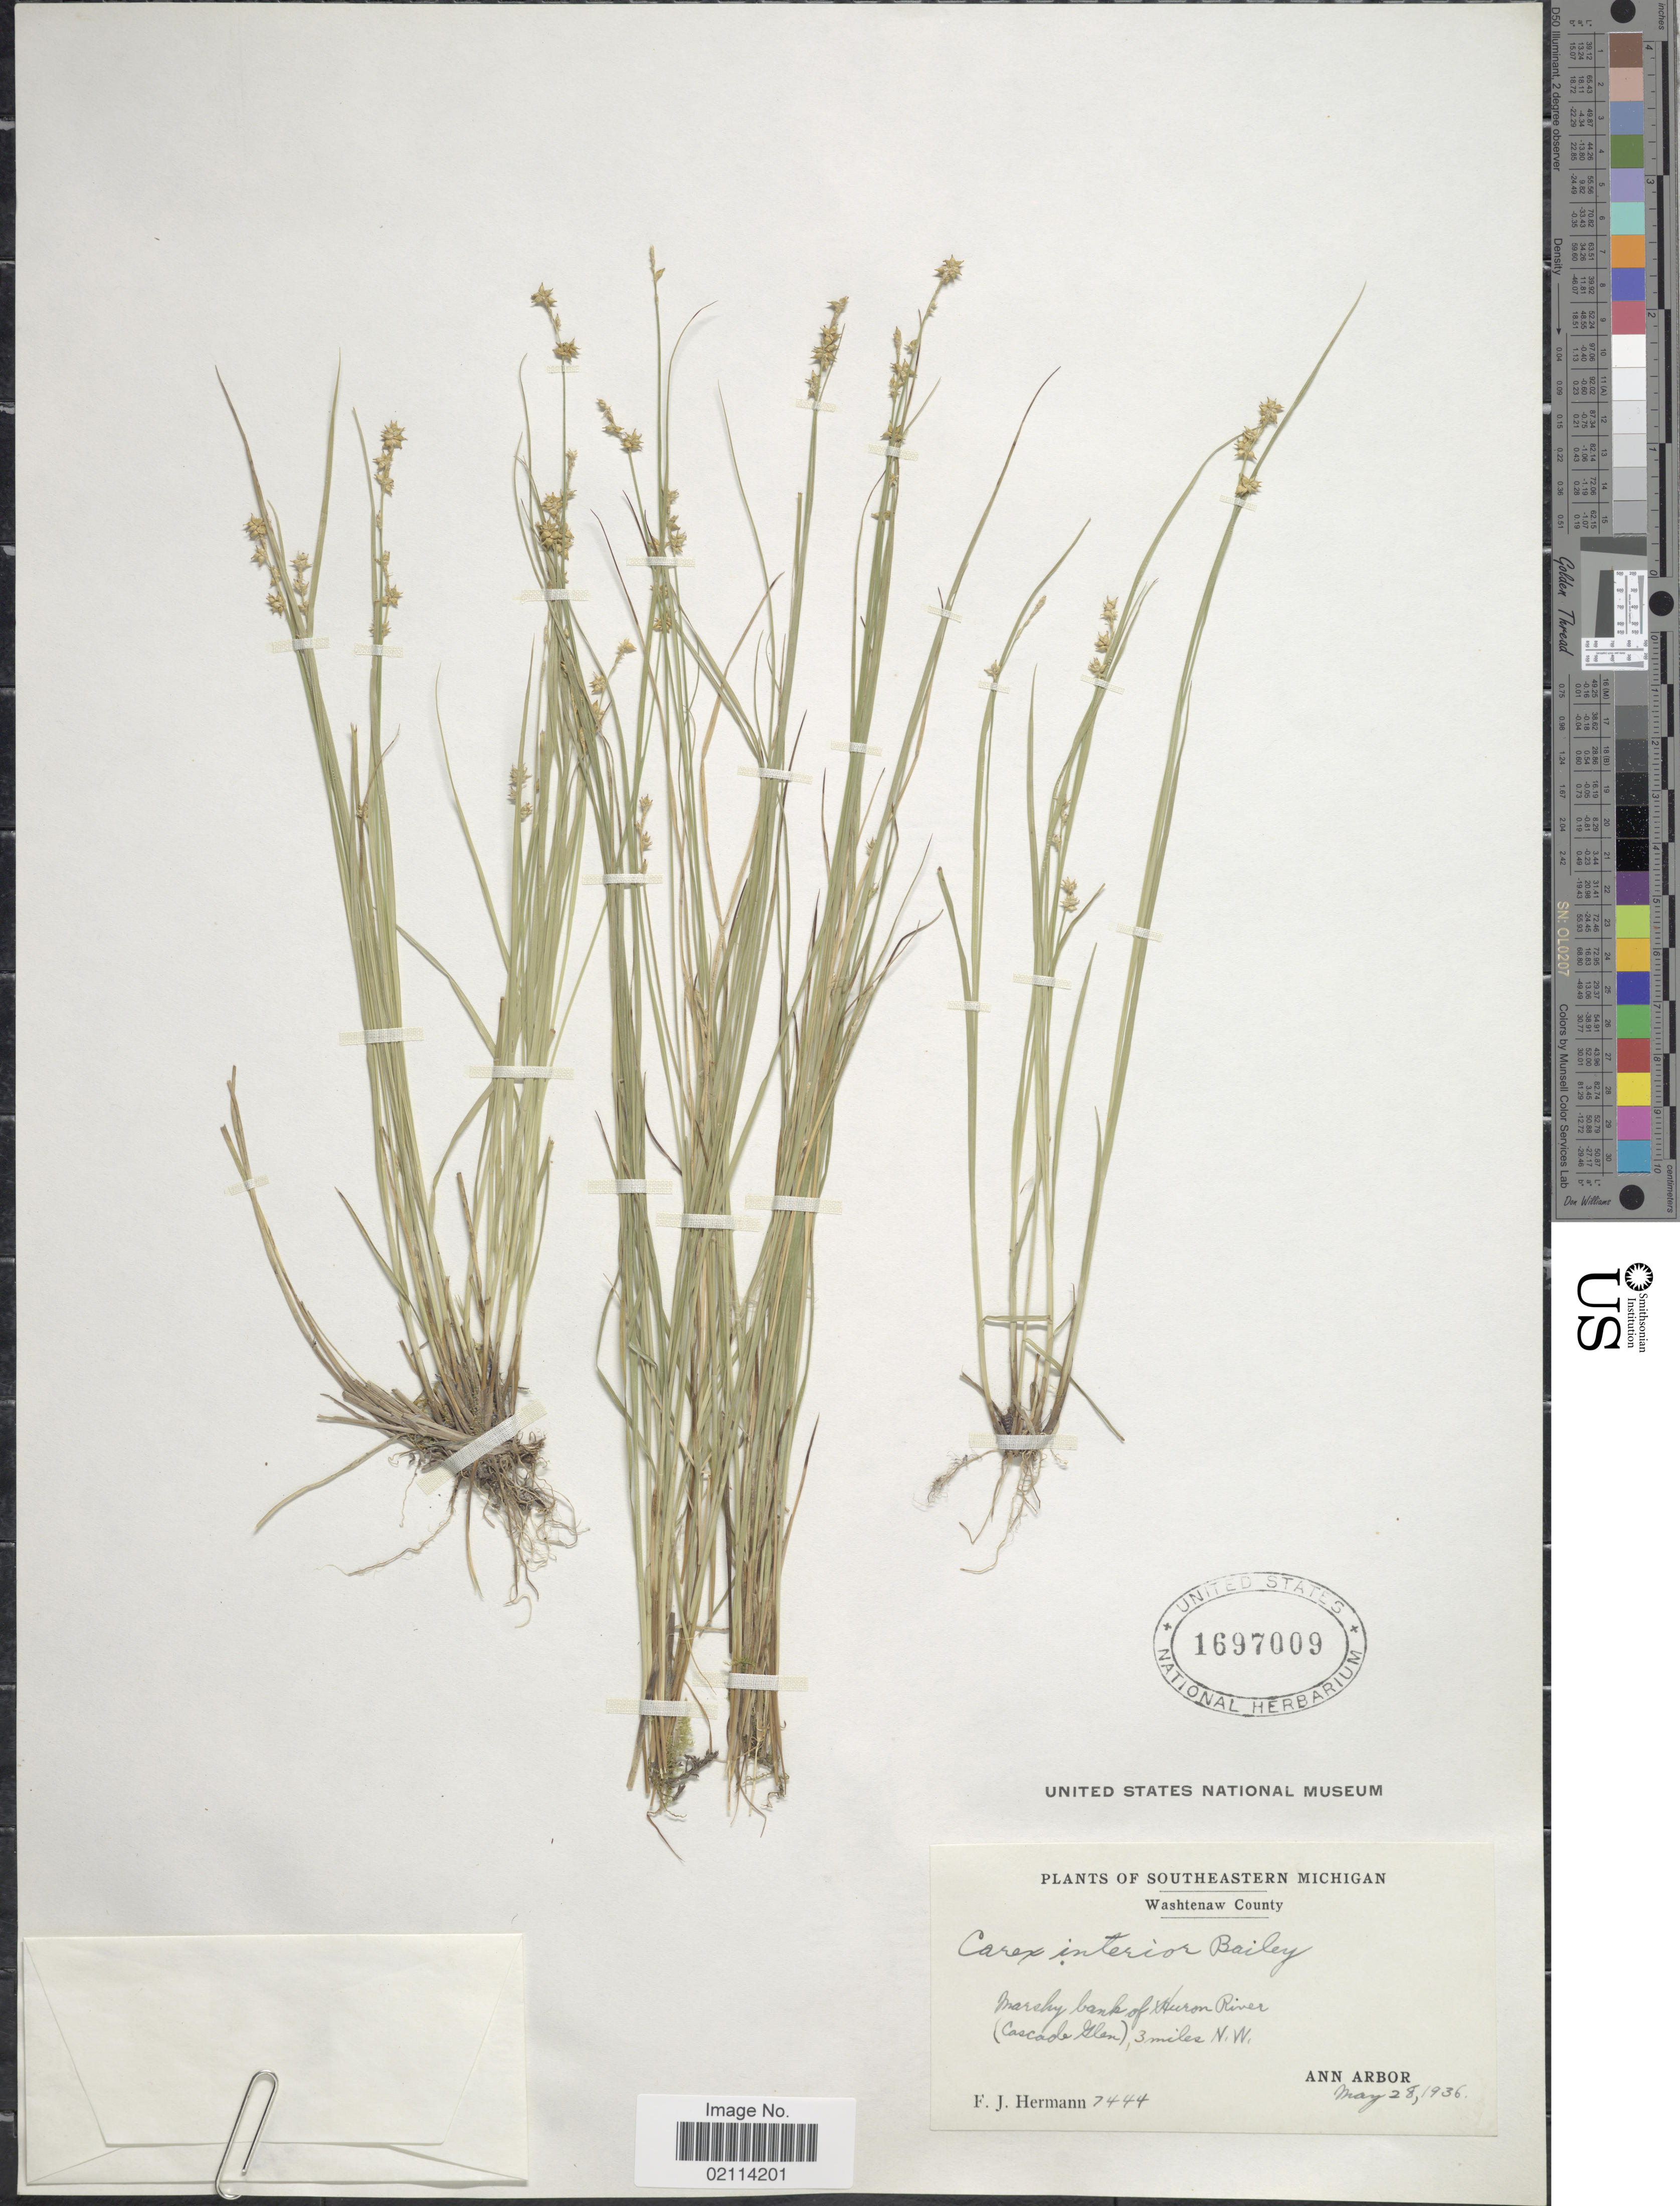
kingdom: Plantae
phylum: Tracheophyta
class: Liliopsida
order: Poales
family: Cyperaceae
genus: Carex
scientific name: Carex interior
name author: L.H. Bailey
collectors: F. J. Hermann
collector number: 7444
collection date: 1936-05-28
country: United States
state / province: Michigan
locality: Southeastern Michigan, Washtenaw County, marshy bank of Huron River (Cascade Glen), 3 miles N.W.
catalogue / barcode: US 1697009